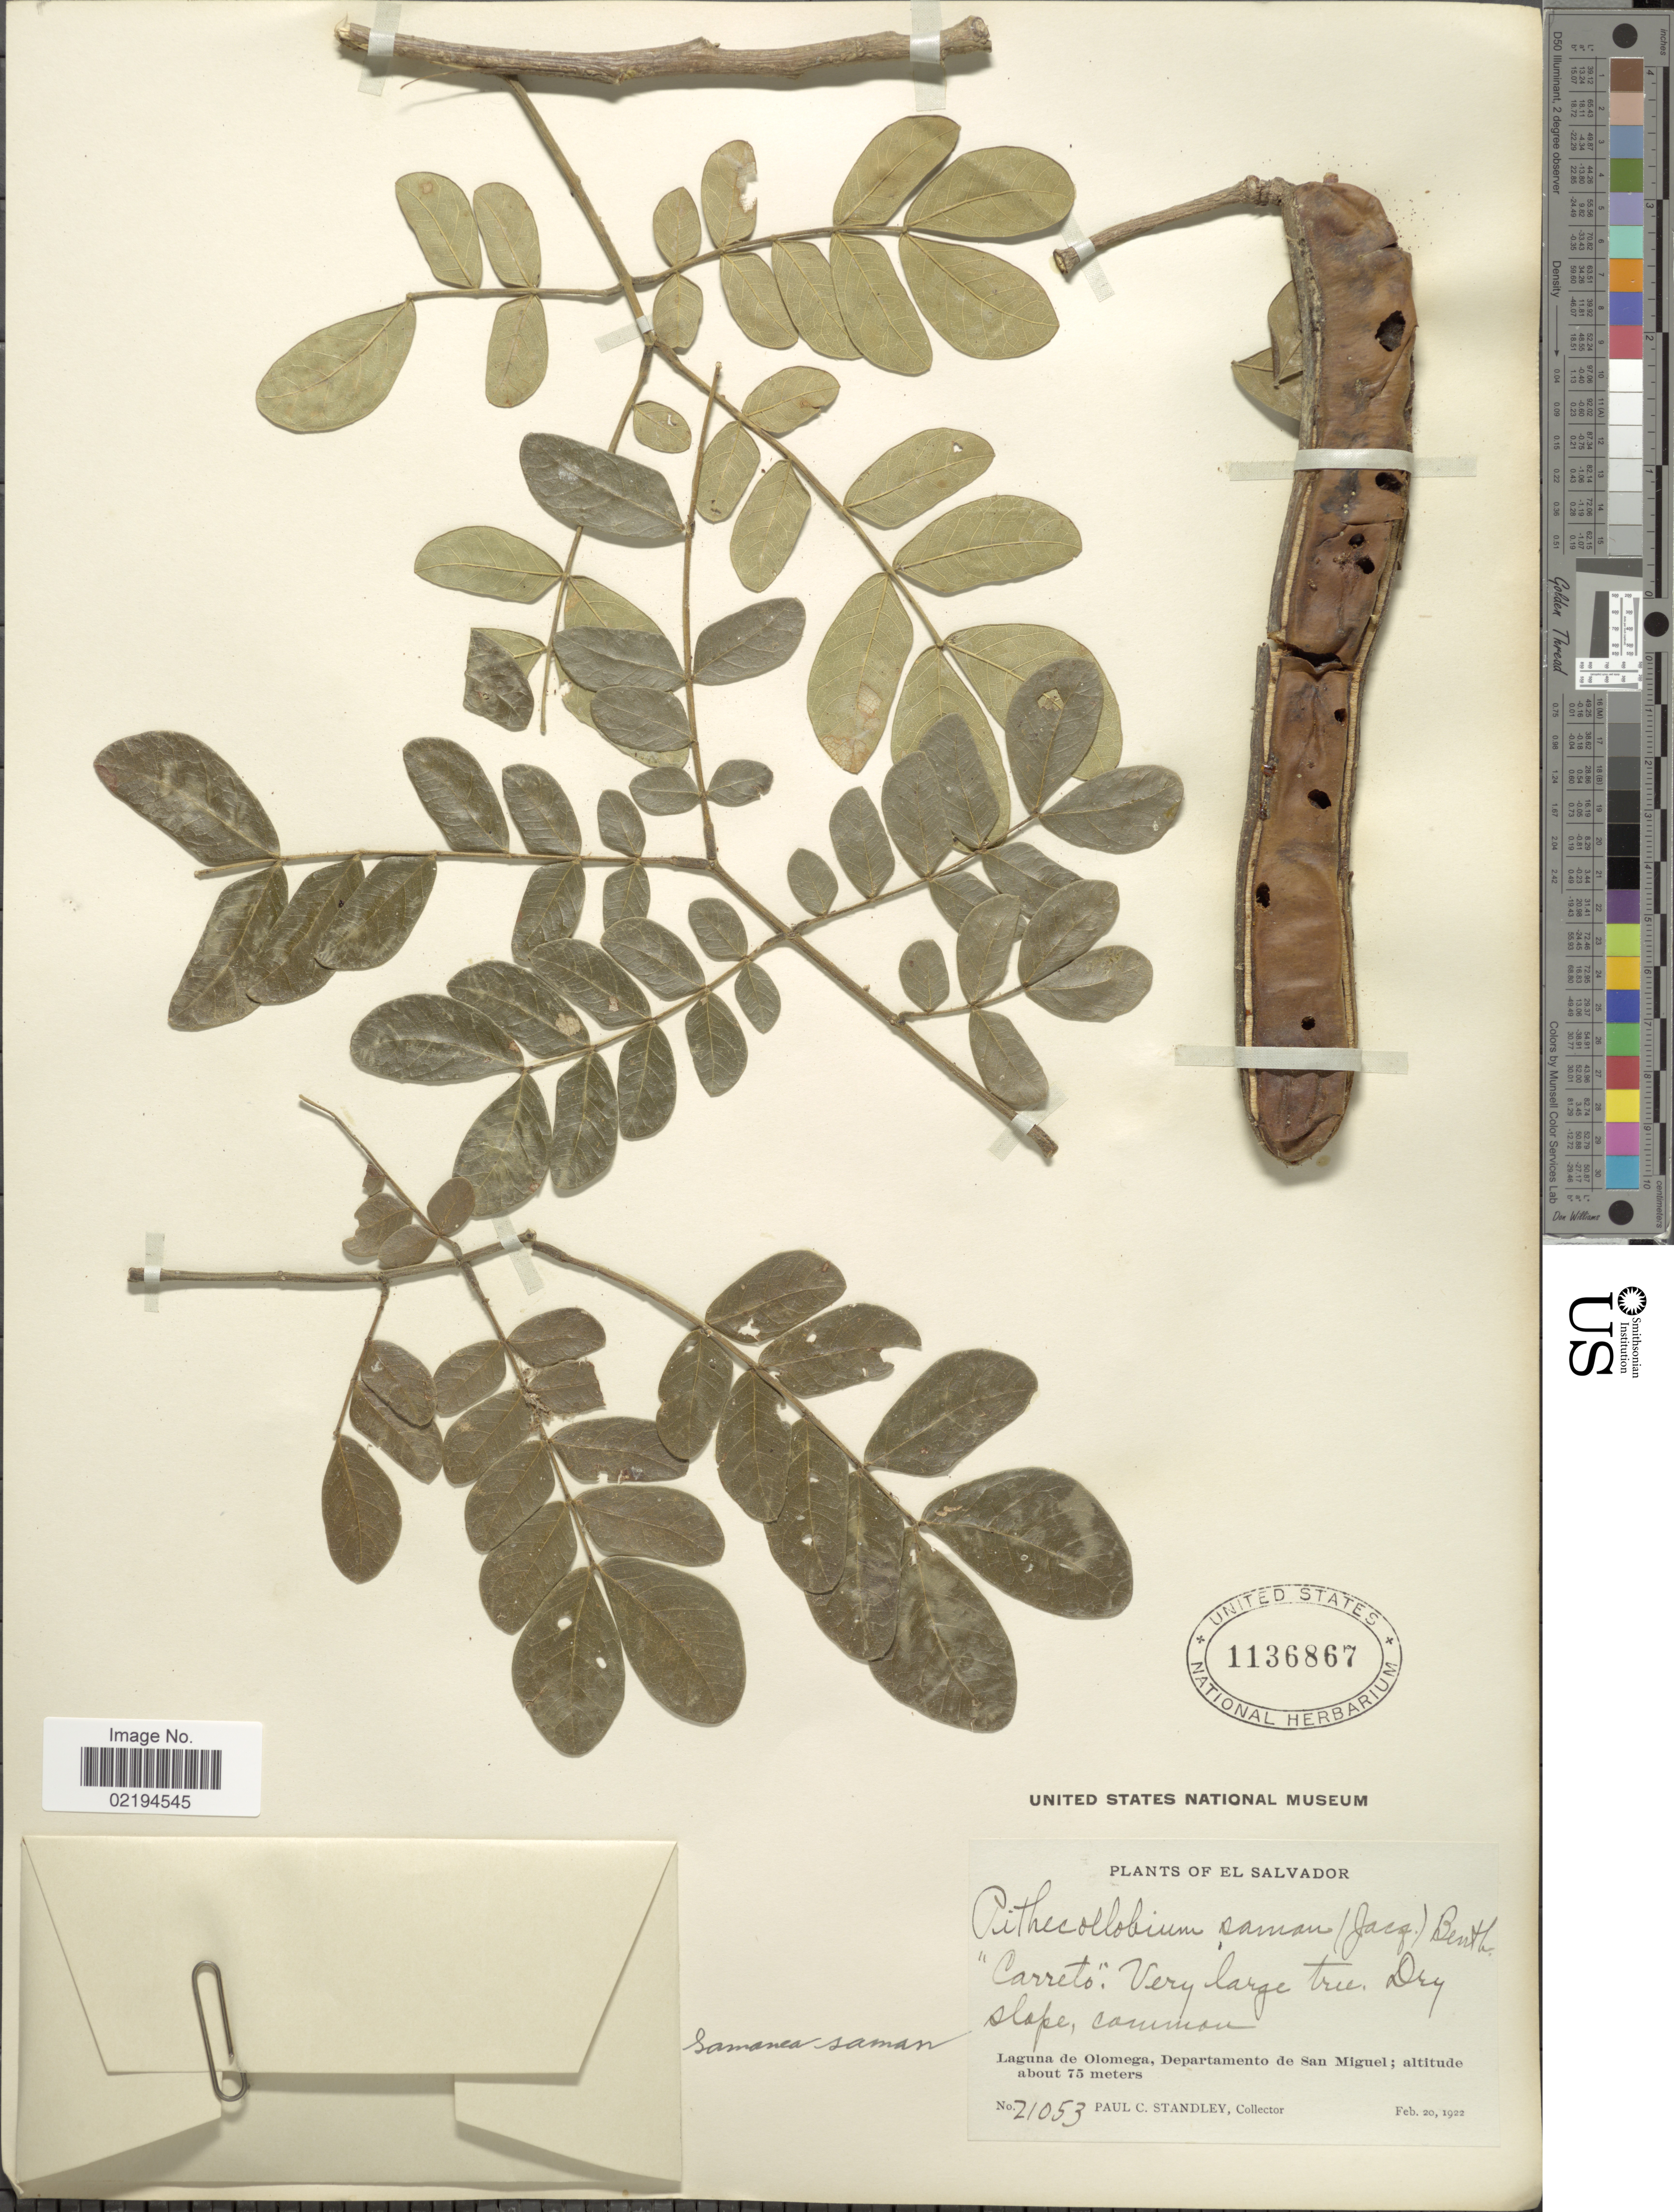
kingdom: Plantae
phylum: Tracheophyta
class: Magnoliopsida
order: Fabales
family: Fabaceae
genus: Samanea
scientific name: Samanea saman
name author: (Jacq.) Merr.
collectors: P. C. Standley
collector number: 21053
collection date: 1922-02-20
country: El Salvador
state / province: San Miguel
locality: Laguna de Olomega, slope.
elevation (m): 75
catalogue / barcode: US 1136867